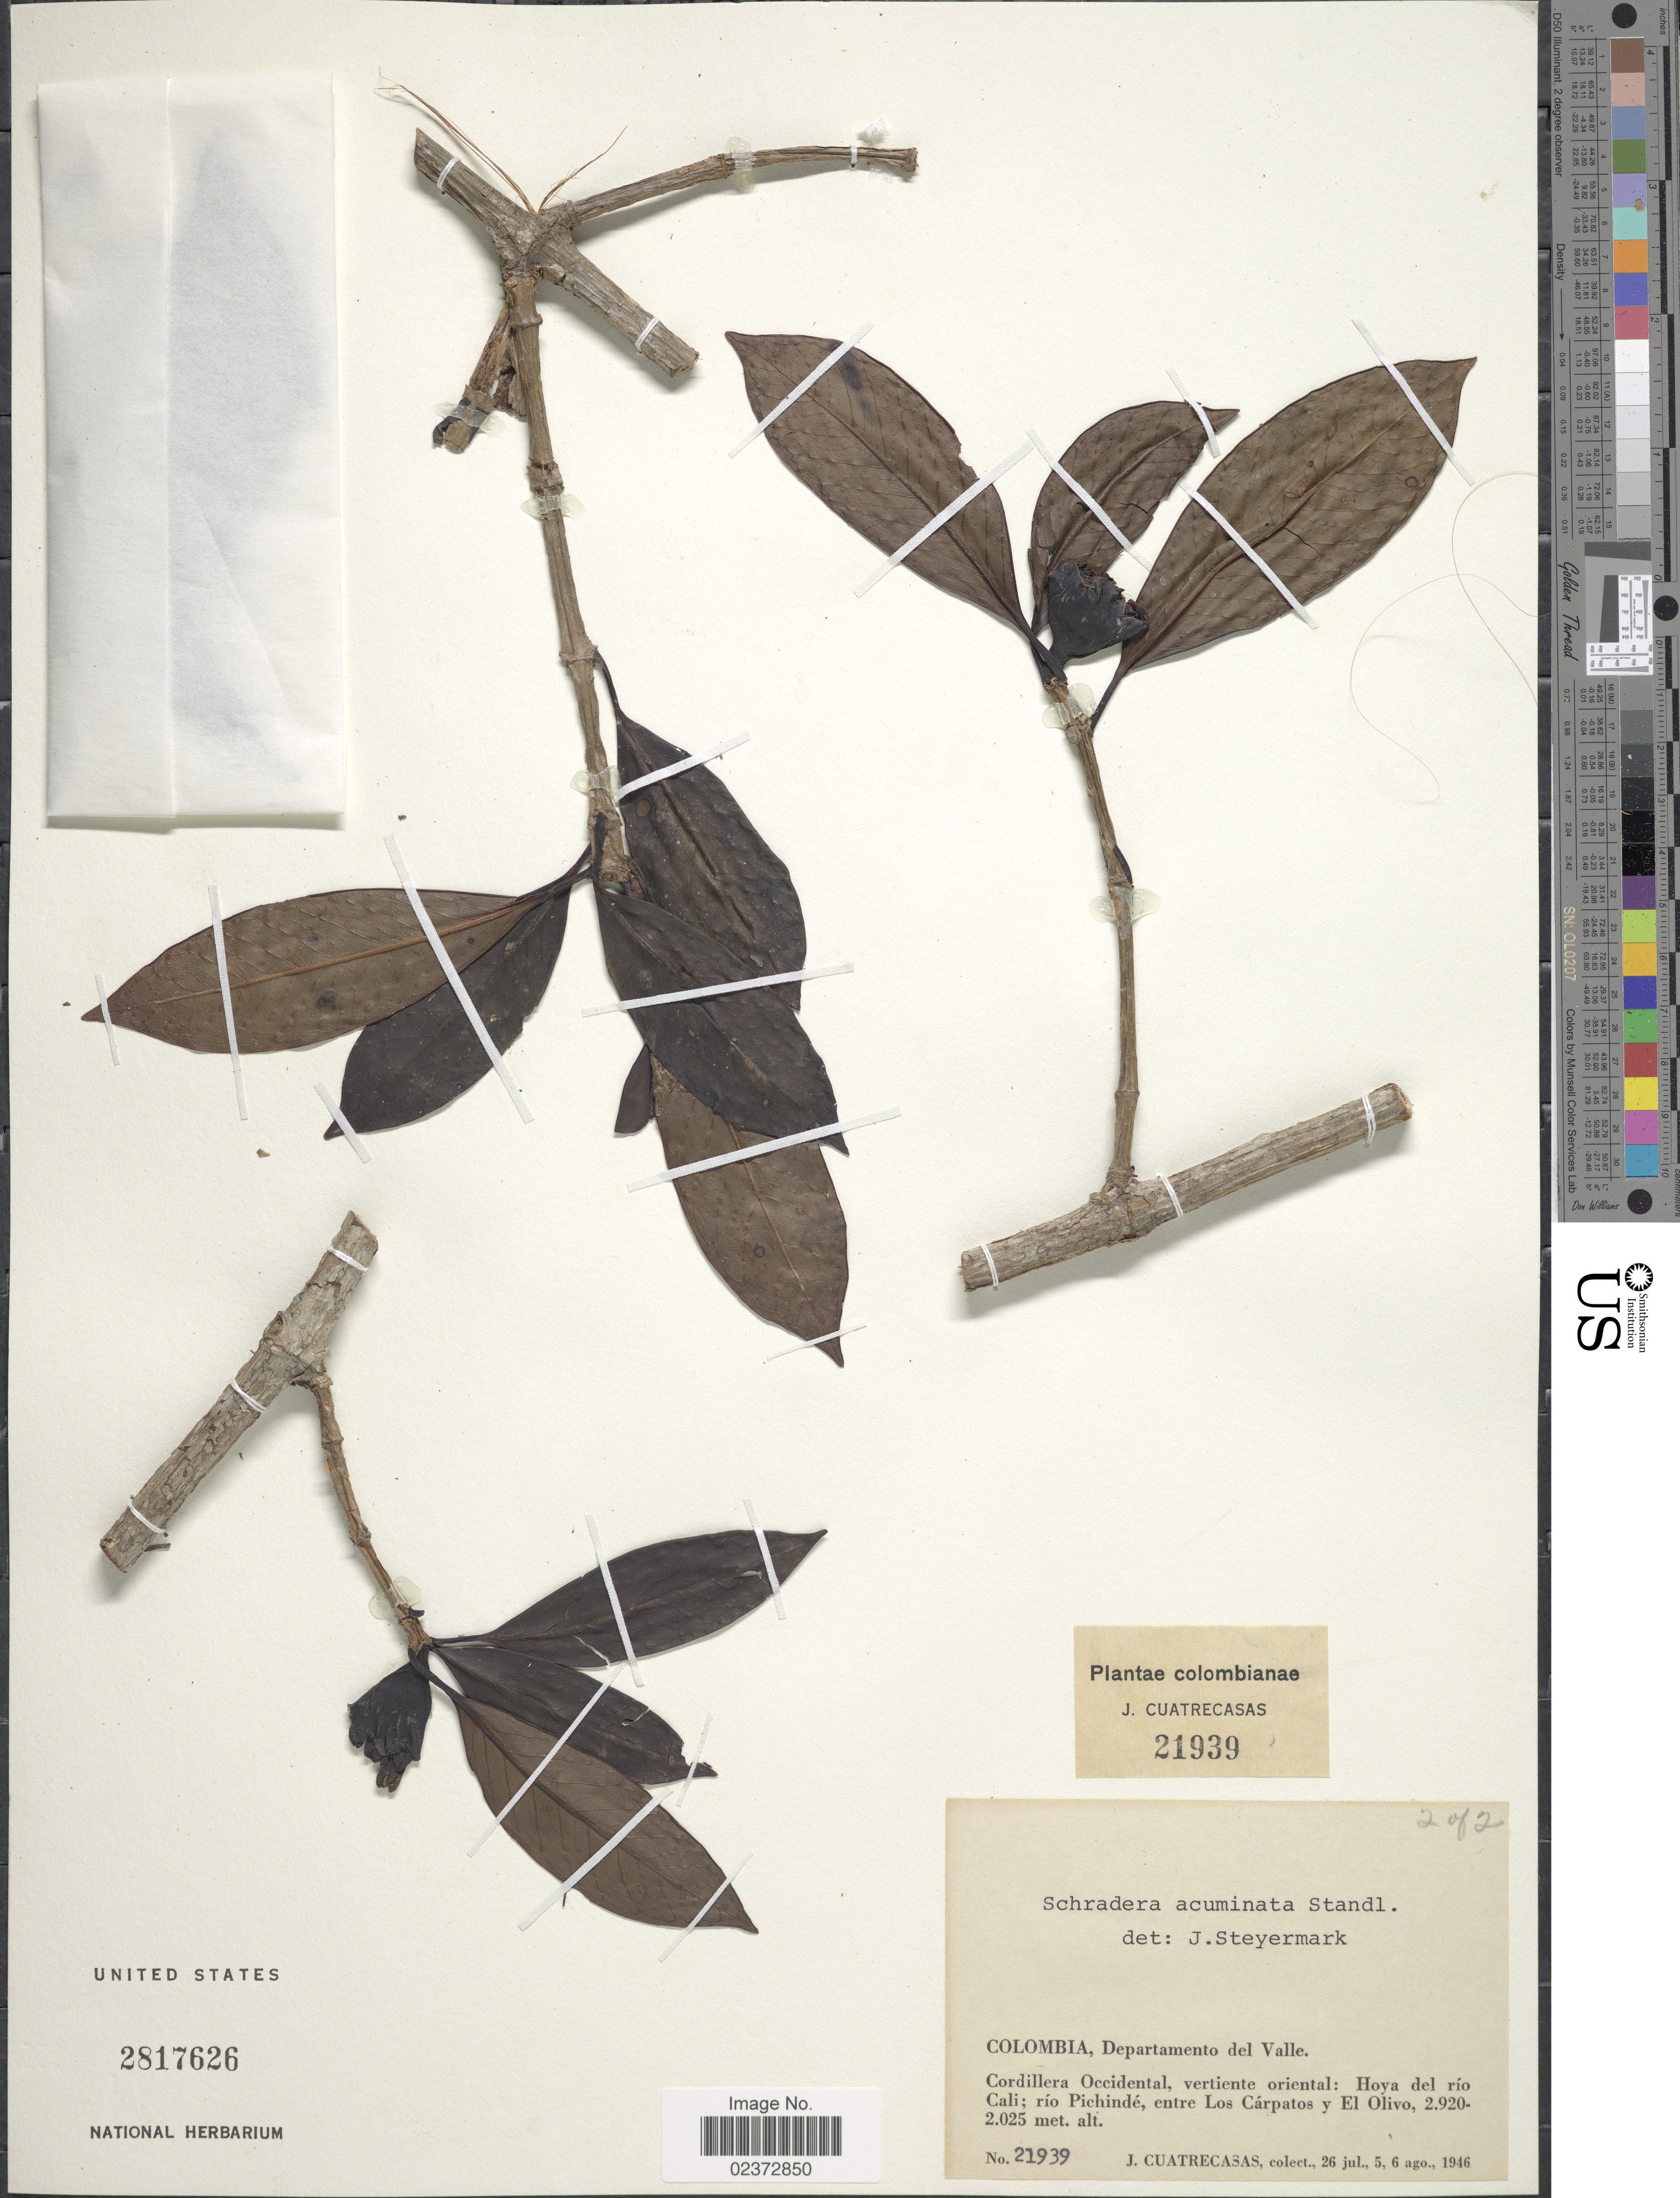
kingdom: Plantae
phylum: Tracheophyta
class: Magnoliopsida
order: Gentianales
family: Rubiaceae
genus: Schradera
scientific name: Schradera acuminata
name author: Standl.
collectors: J. Cuatrecasas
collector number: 21939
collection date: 1946-07-26/1946-08-06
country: Colombia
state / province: Valle del Cauca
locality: Cordillera Occidental, vertiente oriental: Hoya del río Cali; río Pichíndé, entre Los Cárpatos y El Olivo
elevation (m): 2025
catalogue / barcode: US 2817626